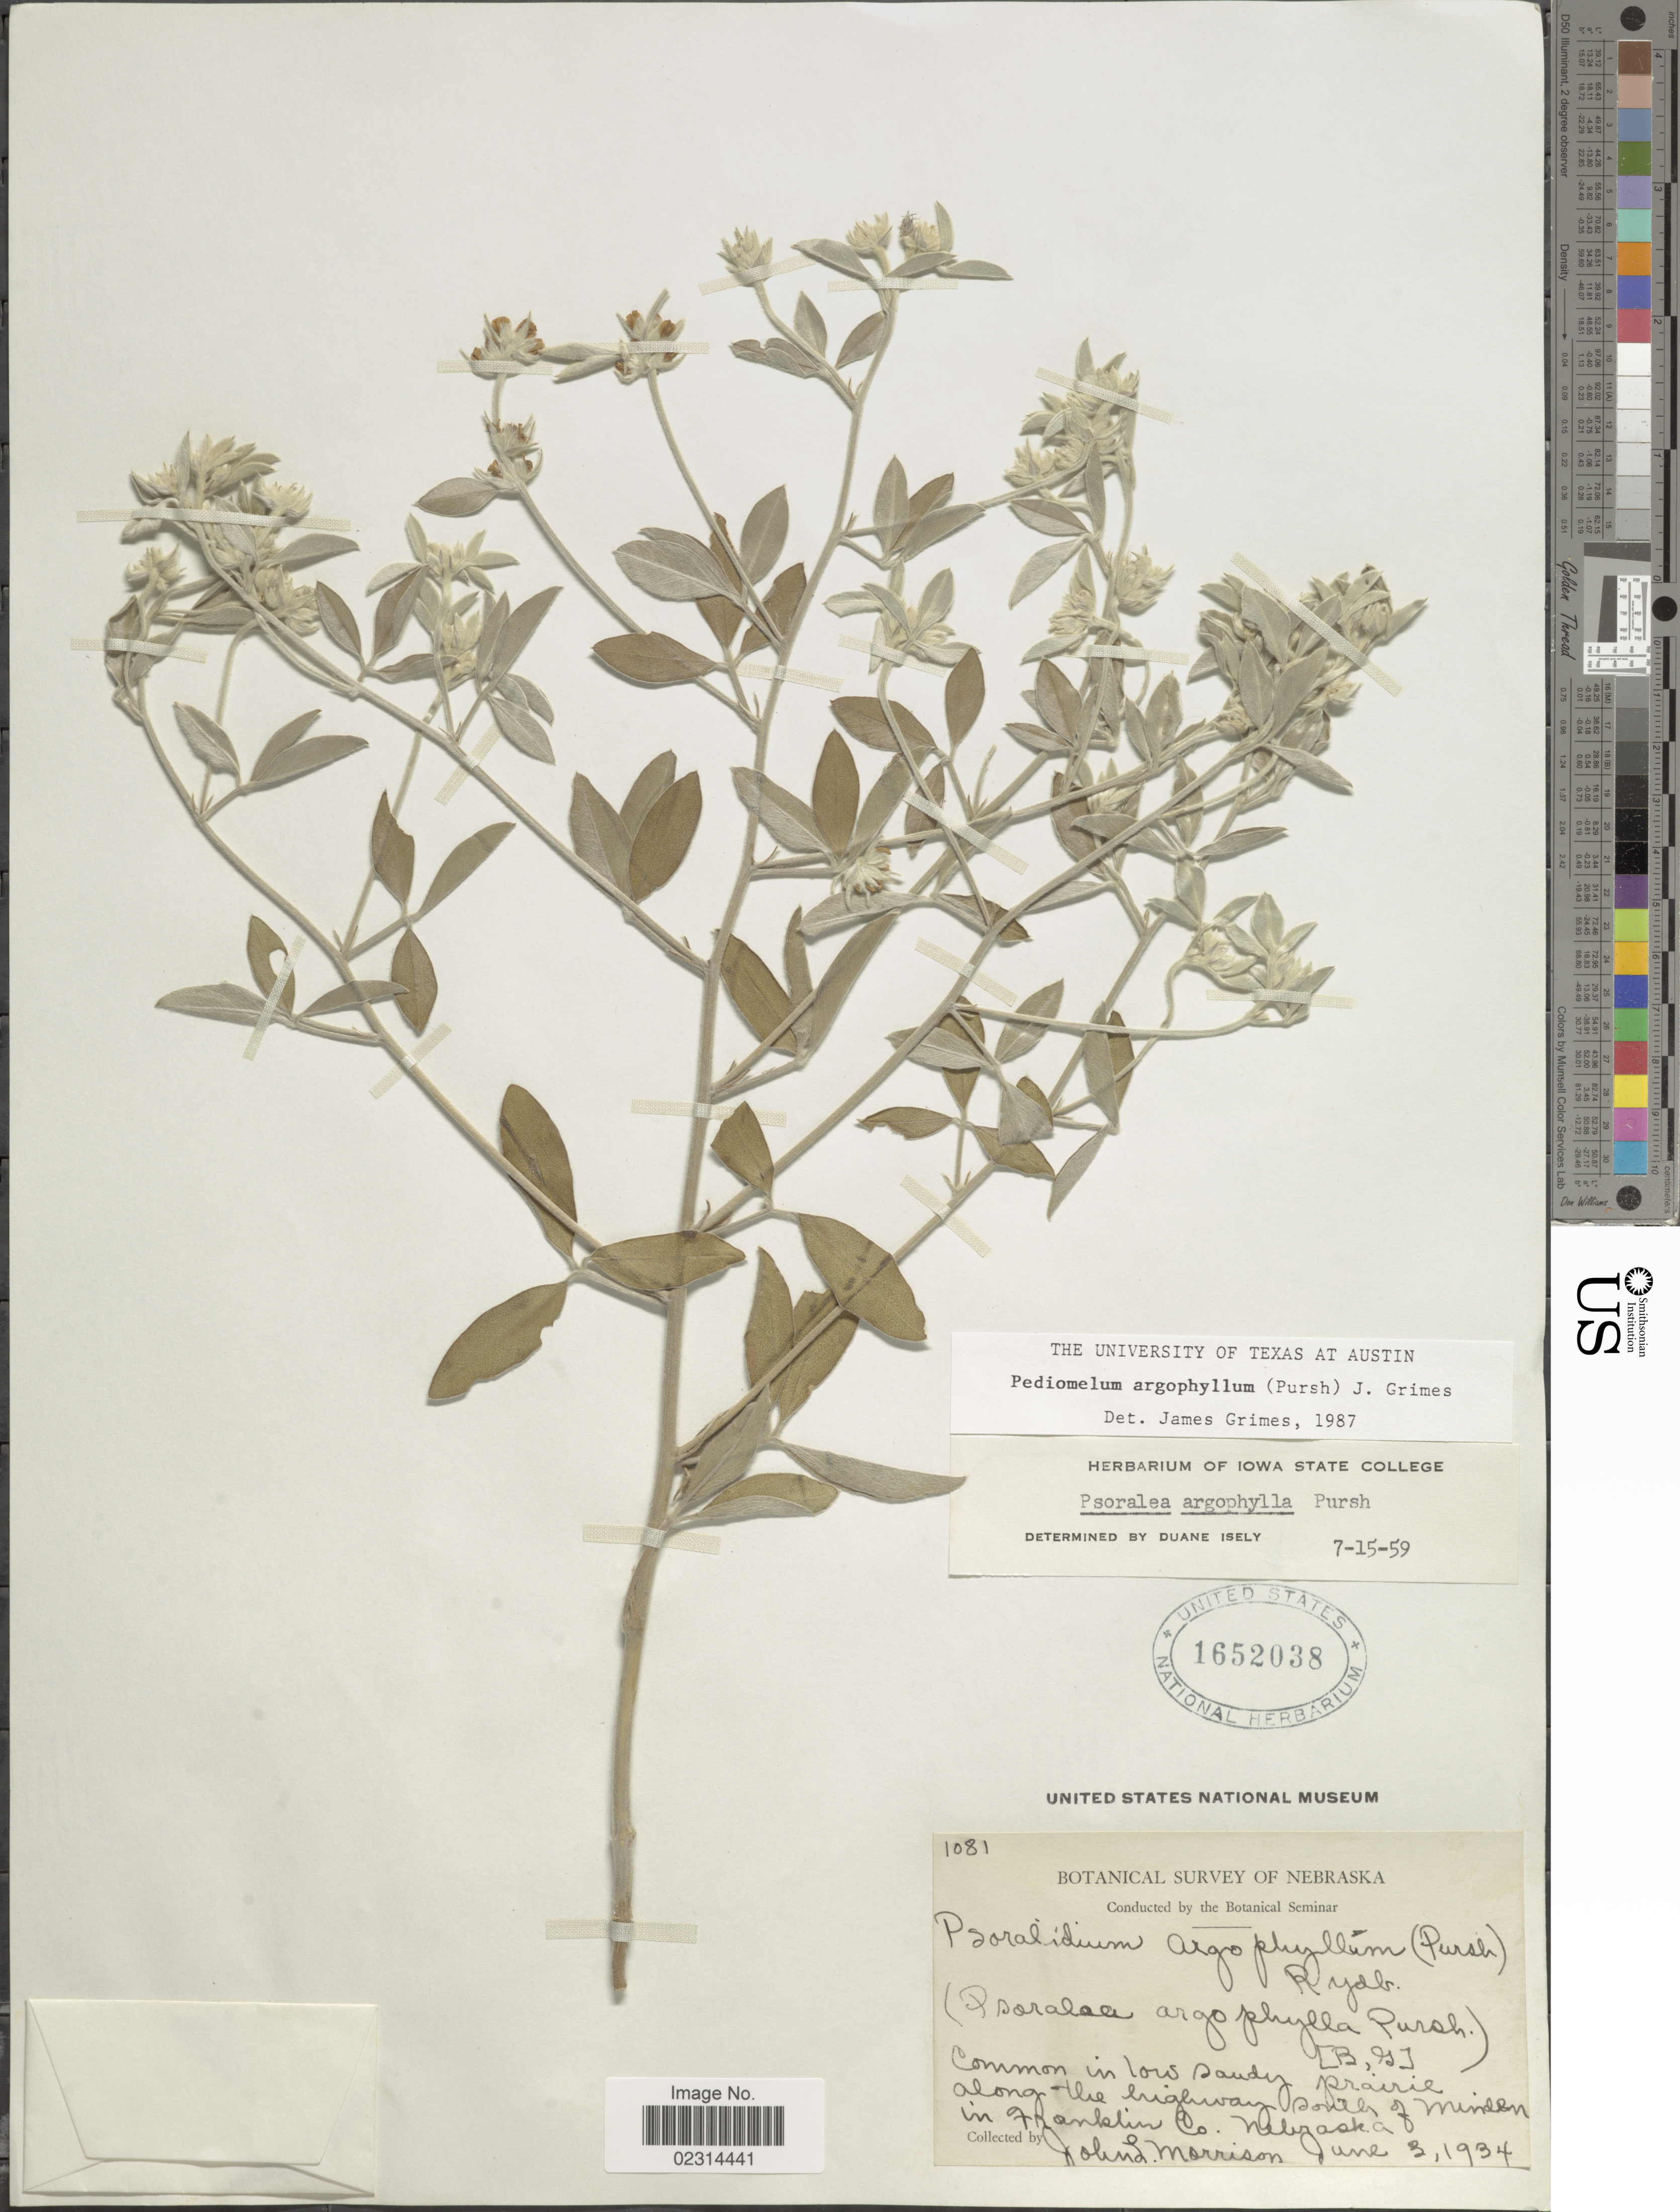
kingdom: Plantae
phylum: Tracheophyta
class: Magnoliopsida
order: Fabales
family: Fabaceae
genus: Pediomelum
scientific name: Pediomelum argophyllum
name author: (Pursh) J.W. Grimes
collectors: J. Morrison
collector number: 1081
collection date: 1934-06-03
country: United States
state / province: Nebraska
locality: Along the highway south of Minden in Franklin Co.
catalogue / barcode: US 1652038